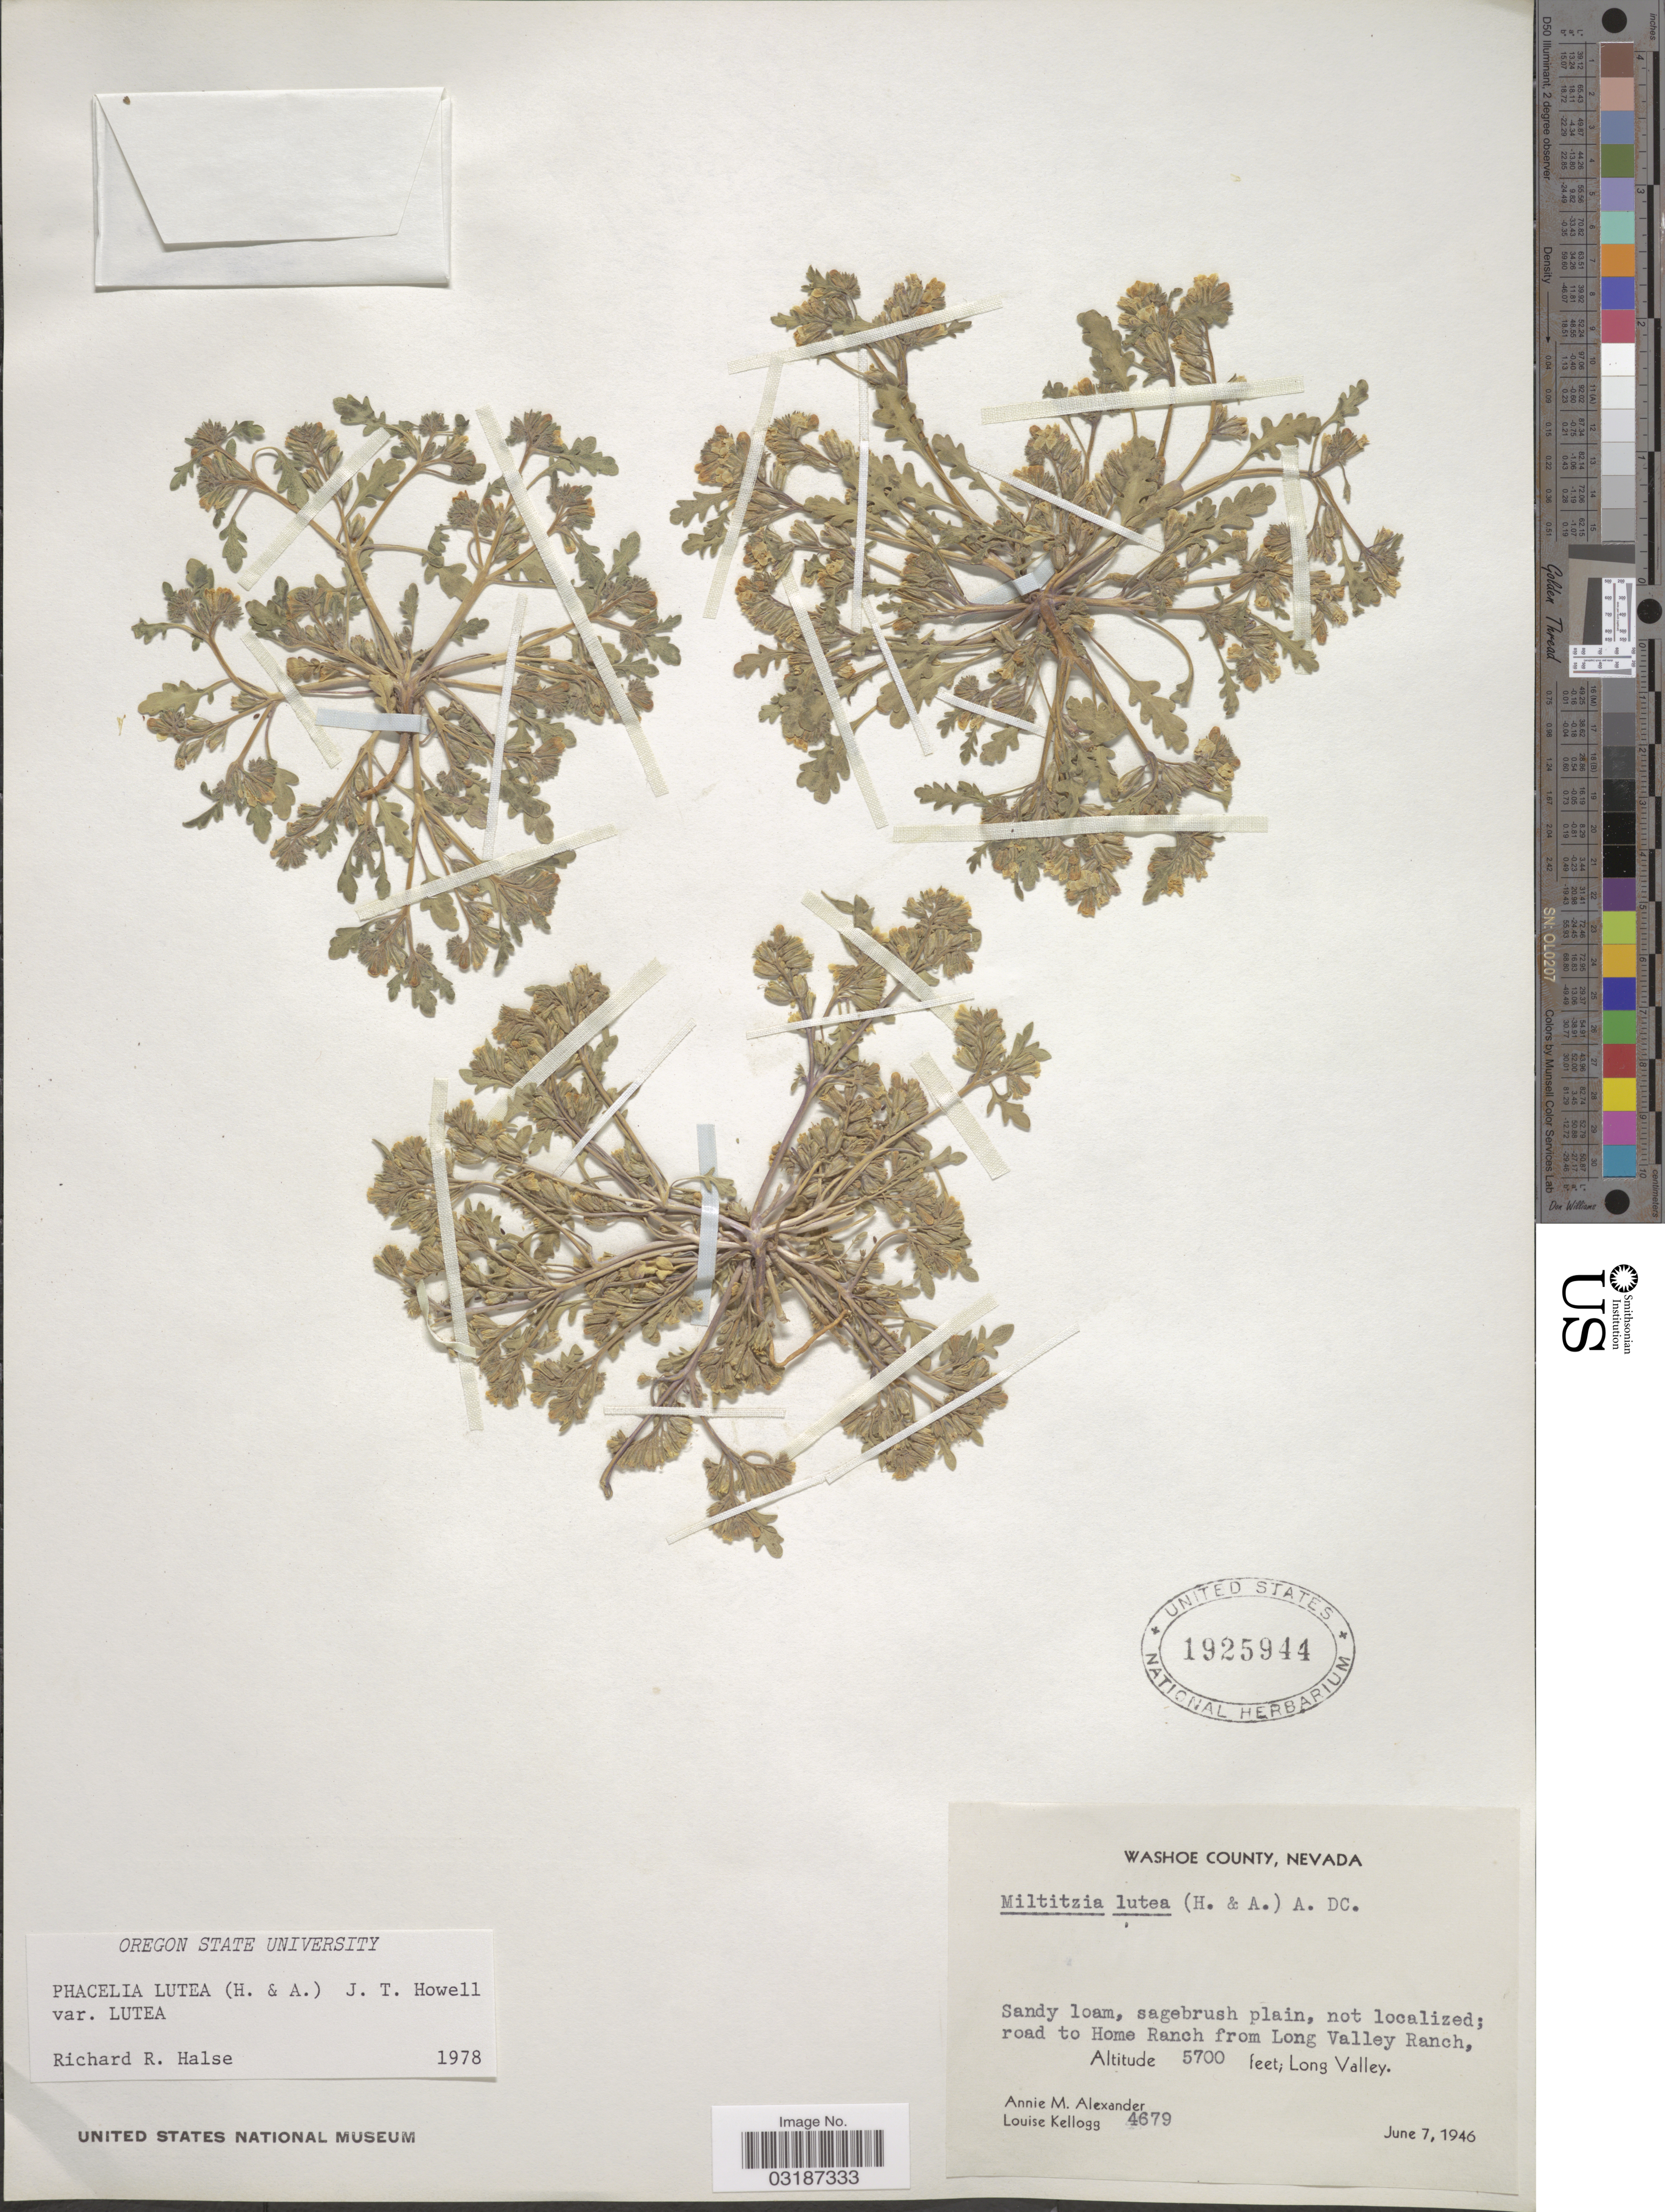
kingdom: Plantae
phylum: Tracheophyta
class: Magnoliopsida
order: Boraginales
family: Hydrophyllaceae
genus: Phacelia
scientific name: Phacelia lutea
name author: (Hook. & Arn.) J.T. Howell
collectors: A. M. Alexander & L. Kellogg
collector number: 4679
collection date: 1946-06-07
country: United States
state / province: Nevada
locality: Washoe County. Road to Home Ranch from Long Valley Ranch. Long Valley.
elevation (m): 1737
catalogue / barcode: US 1925944